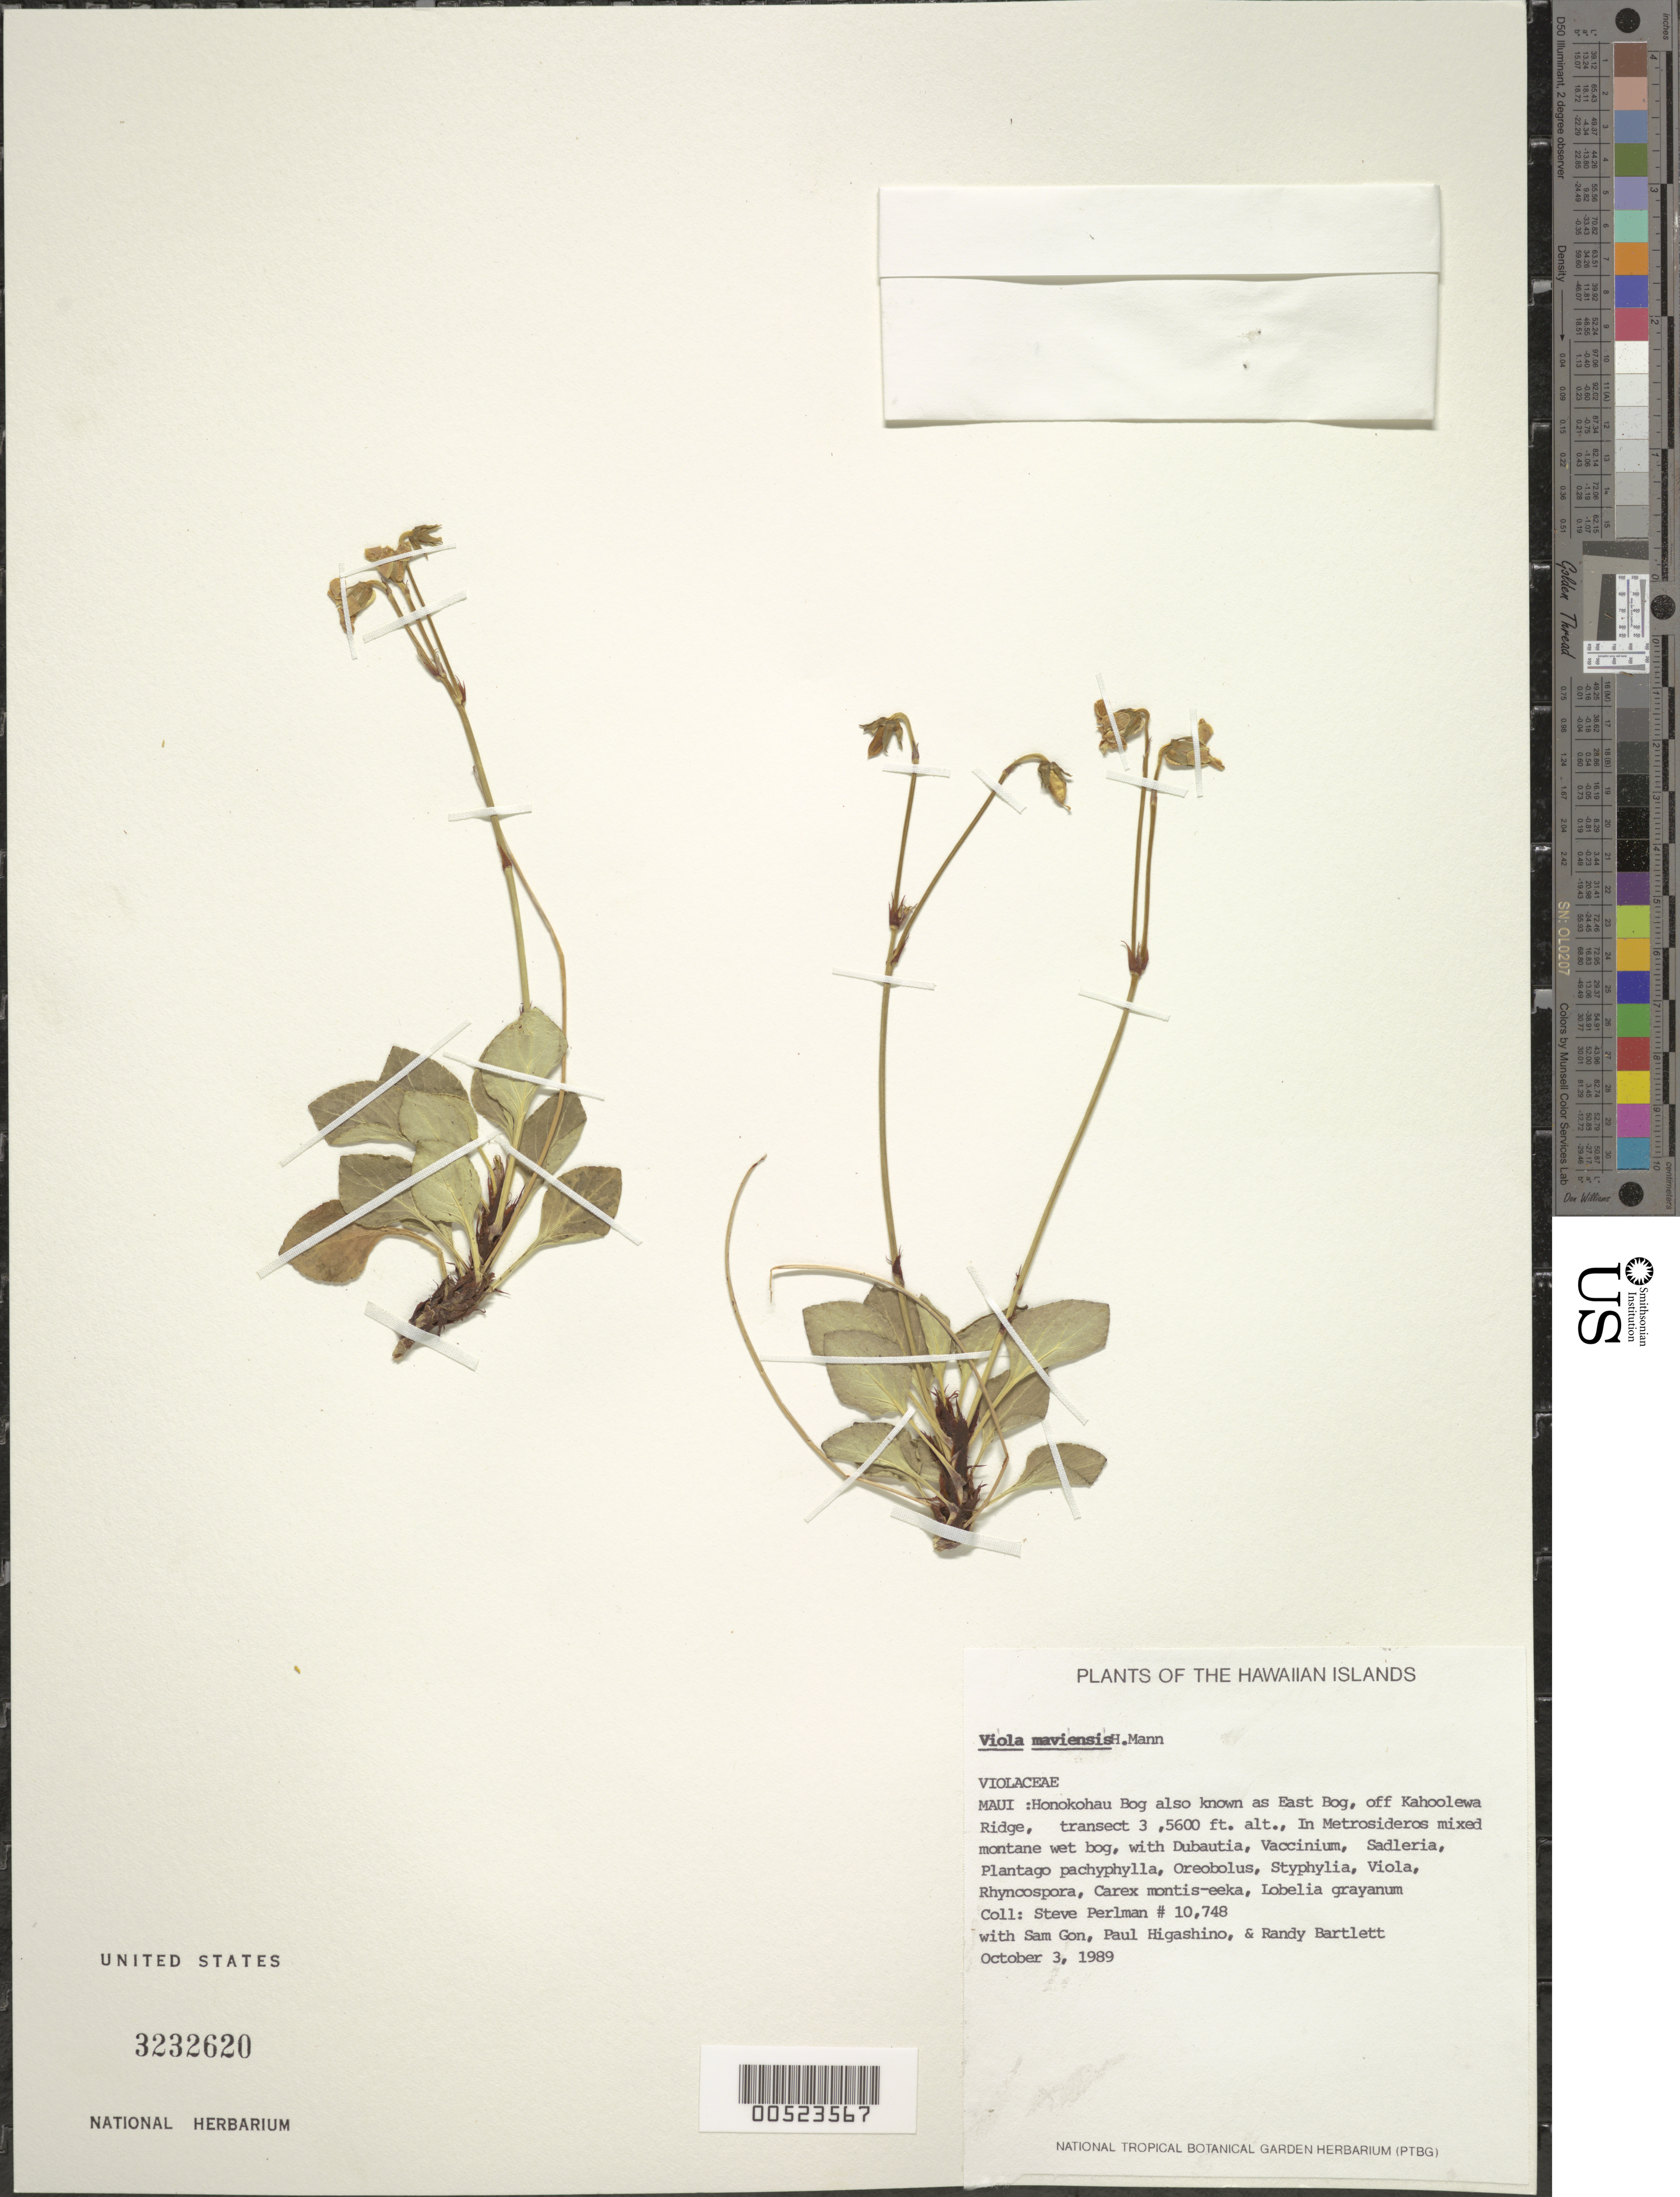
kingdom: Plantae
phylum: Tracheophyta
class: Magnoliopsida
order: Malpighiales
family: Violaceae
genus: Viola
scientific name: Viola maviensis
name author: H. Mann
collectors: S. P. Perlman, S. Gon, P. Higashino & R. Bartlett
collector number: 10748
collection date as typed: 3 Oct 1989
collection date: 1989-10-03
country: United States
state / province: Hawaii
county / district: Maui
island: Maui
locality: Honokohau Bog also known as East Bog, off Kahoolewa Ridge, transect 3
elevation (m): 1707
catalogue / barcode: US 3232620